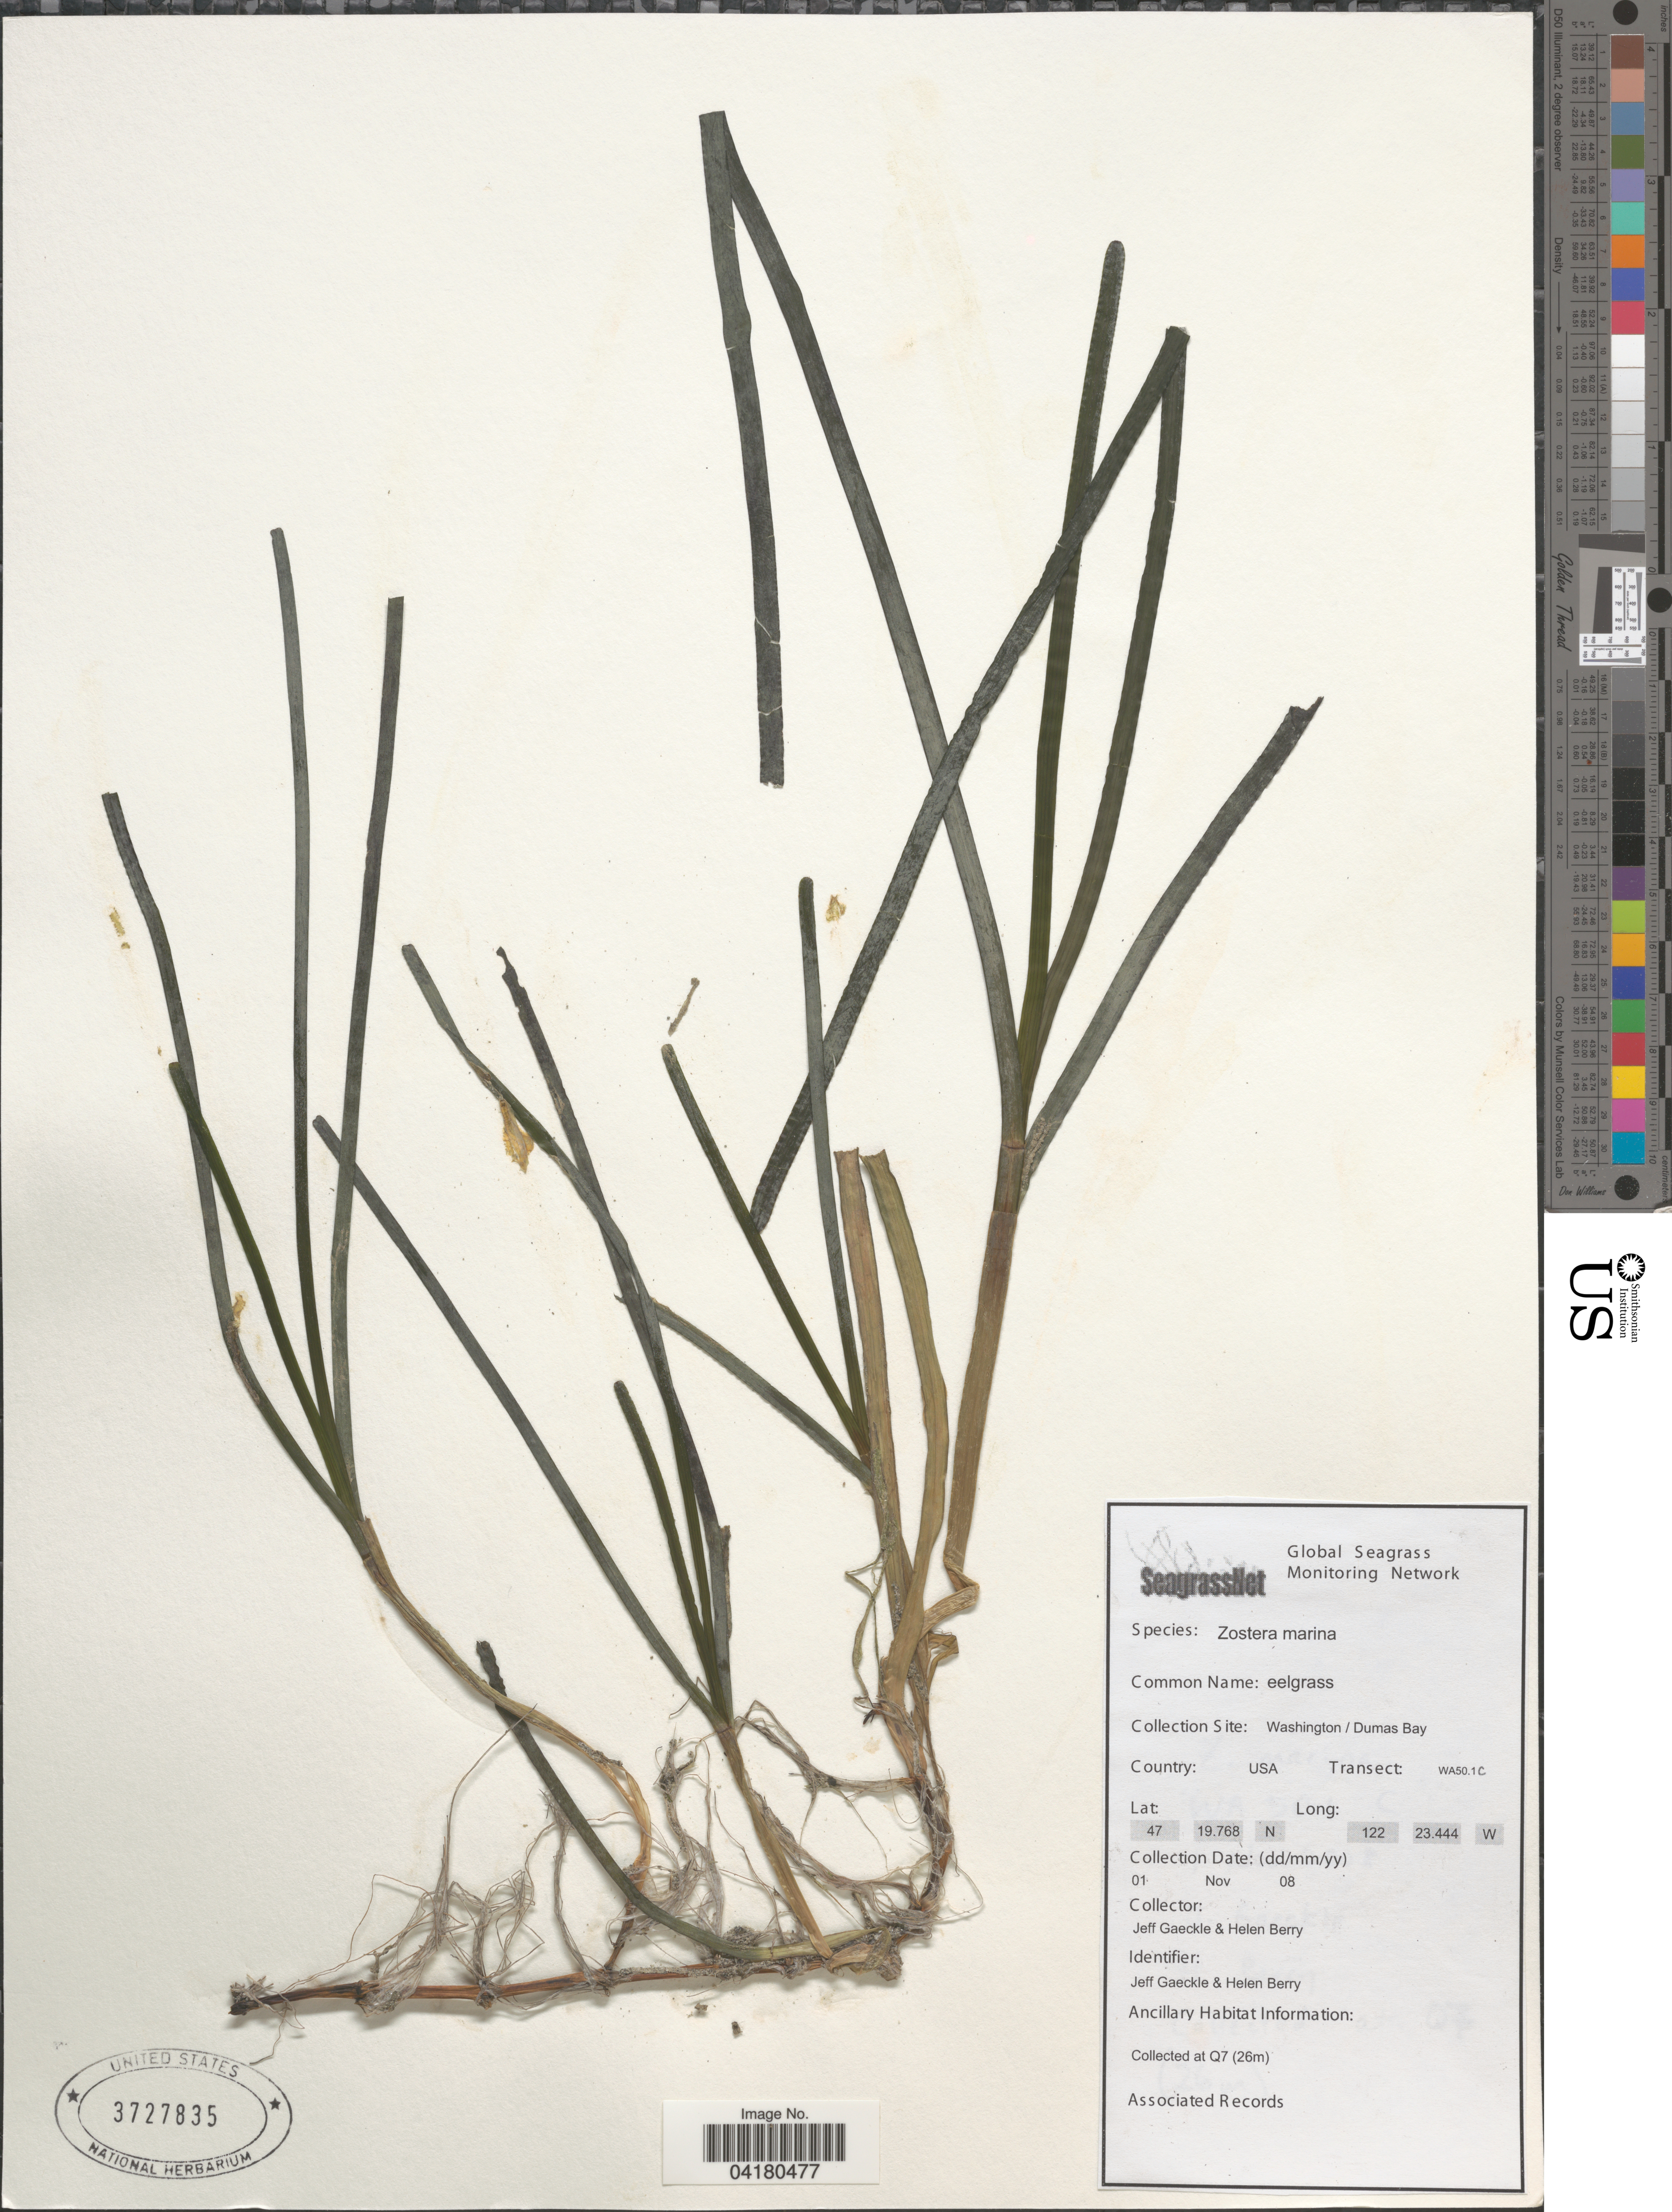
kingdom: Plantae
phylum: Tracheophyta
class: Liliopsida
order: Alismatales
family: Zosteraceae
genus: Zostera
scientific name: Zostera marina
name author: L.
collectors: J. Gaeckle & H. Berry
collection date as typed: Transcribed d/m/y: 1/11/8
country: United States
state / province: Washington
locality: Collection Site: Washington / Dumas Bay. Transect: WA50.1C.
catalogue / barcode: US 3727835